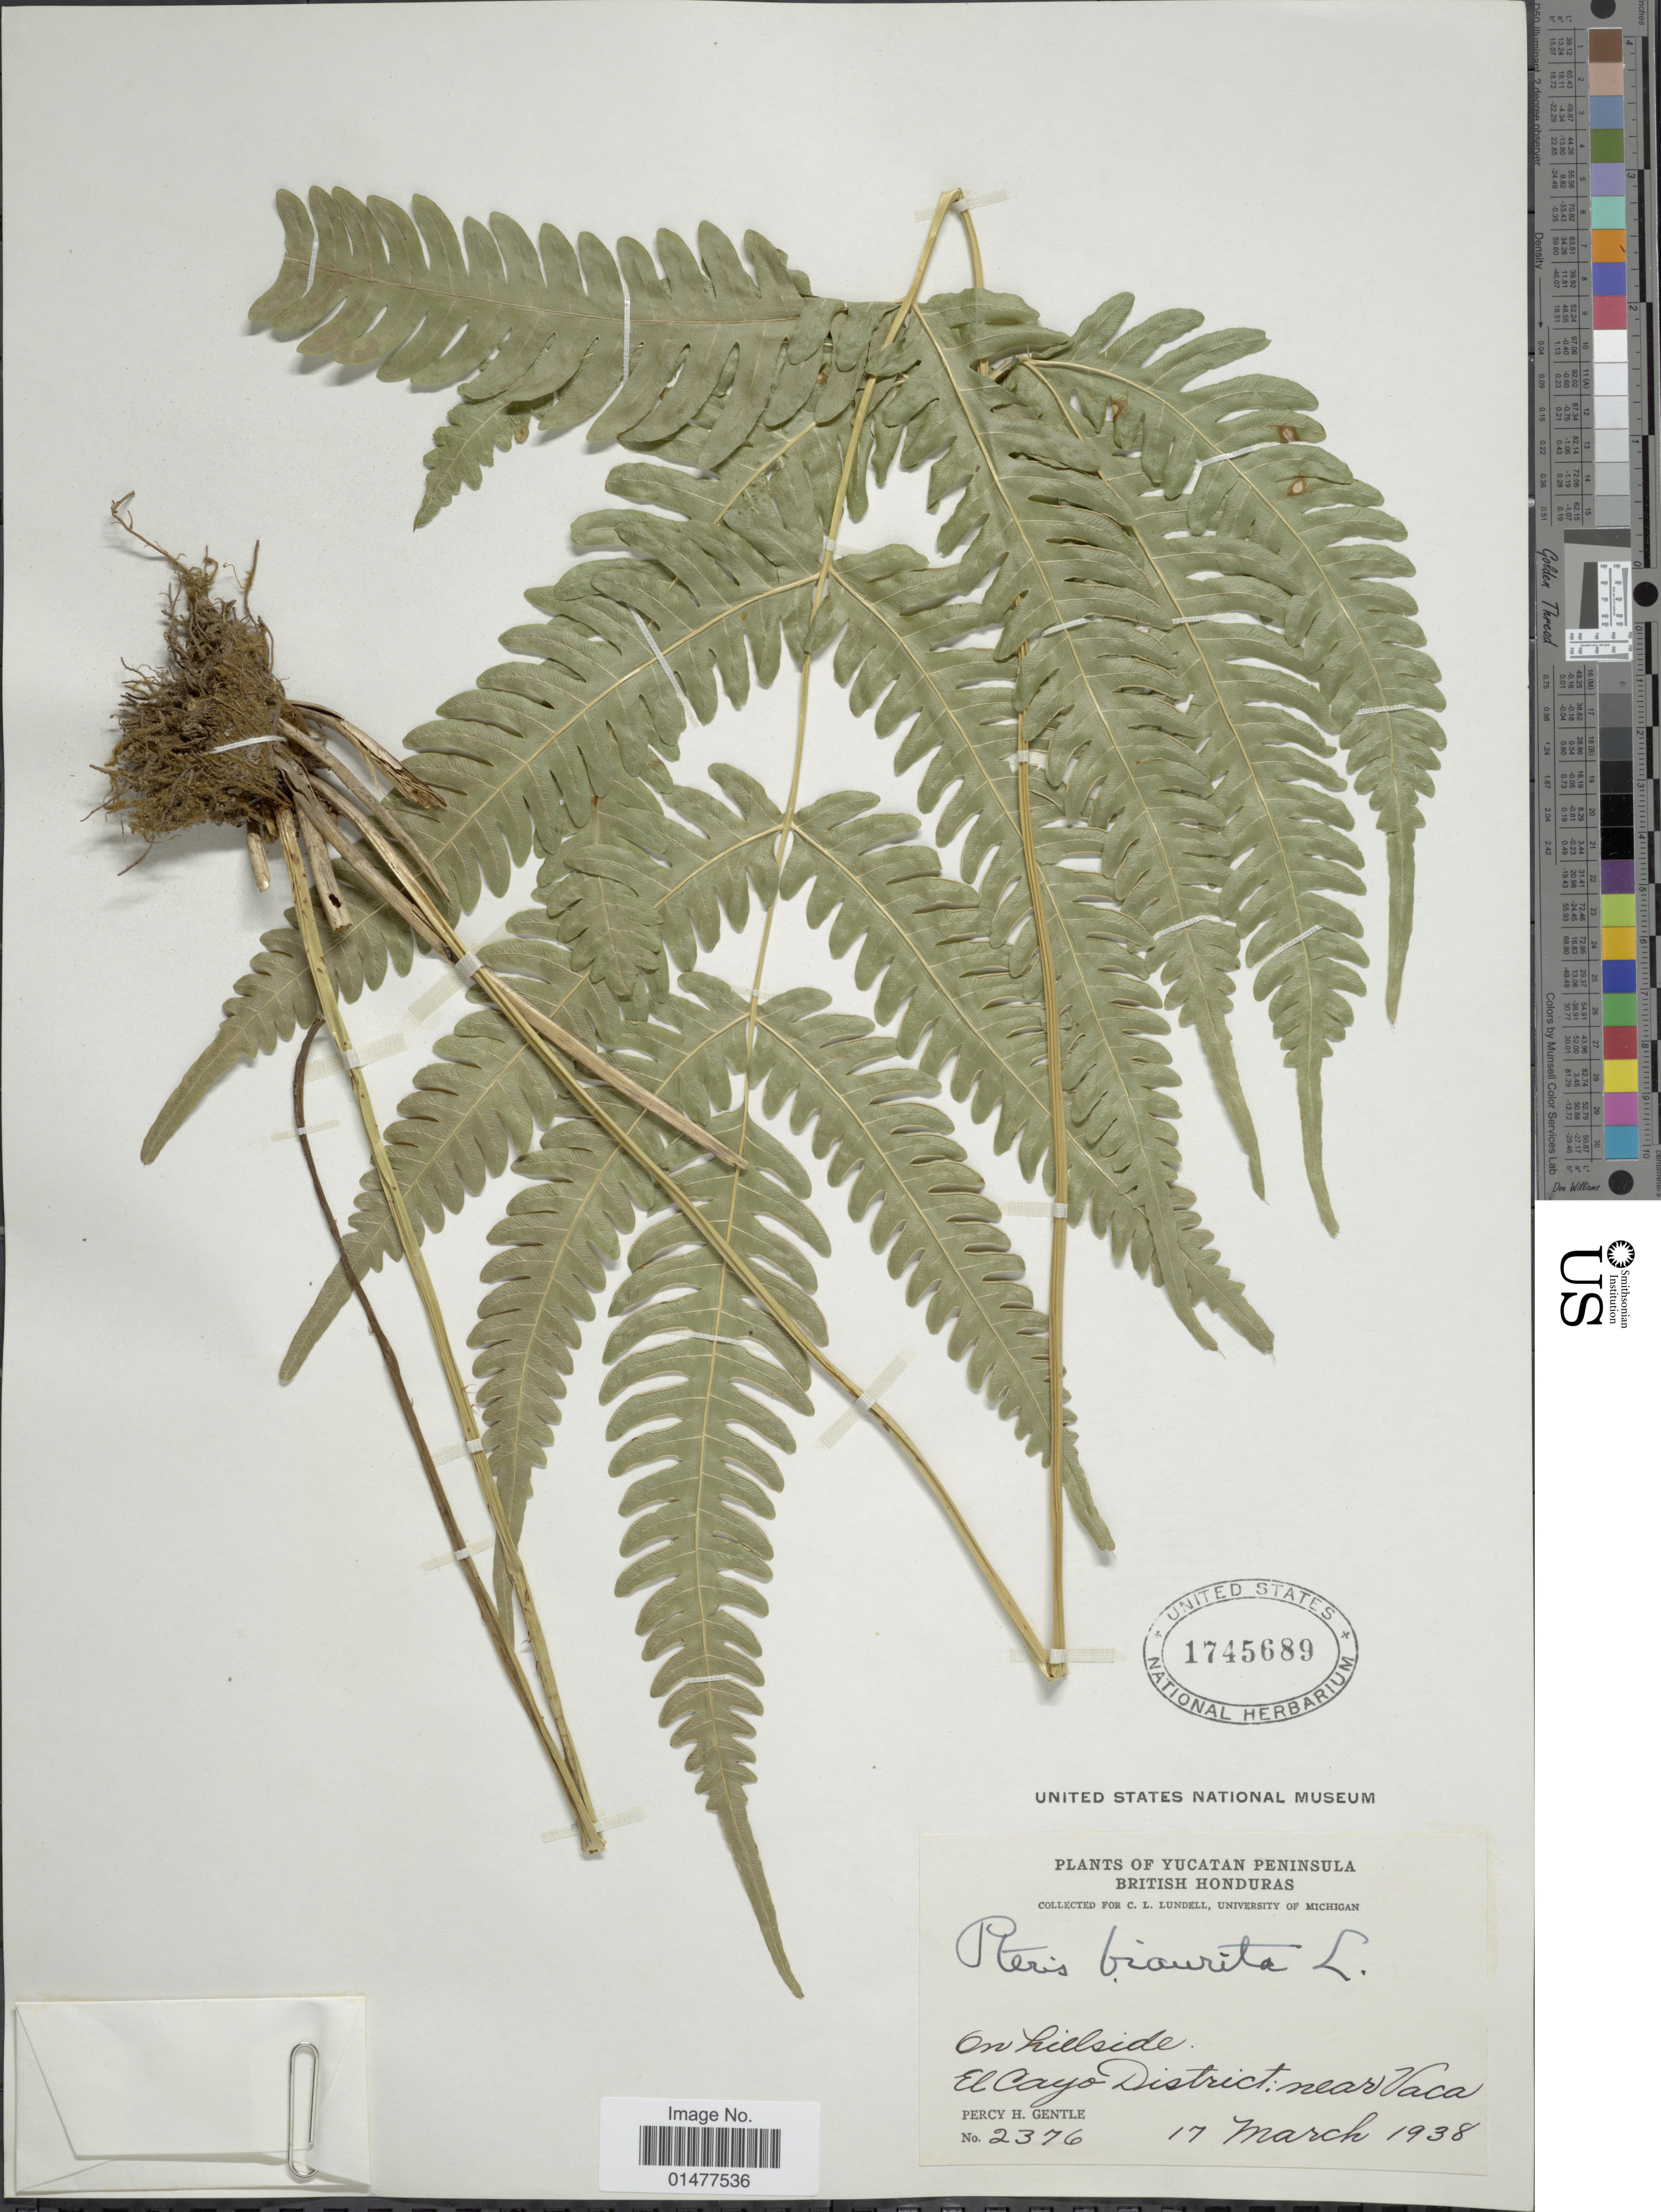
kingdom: Plantae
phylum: Tracheophyta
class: Polypodiopsida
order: Polypodiales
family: Pteridaceae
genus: Pteris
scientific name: Pteris biaurita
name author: L.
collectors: P. H. Gentle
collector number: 2376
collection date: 1938-03-17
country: Belize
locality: Yucatan Peninsula, British Honduras, El Cayo District, near Vaca, on hillside.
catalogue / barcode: US 1745689